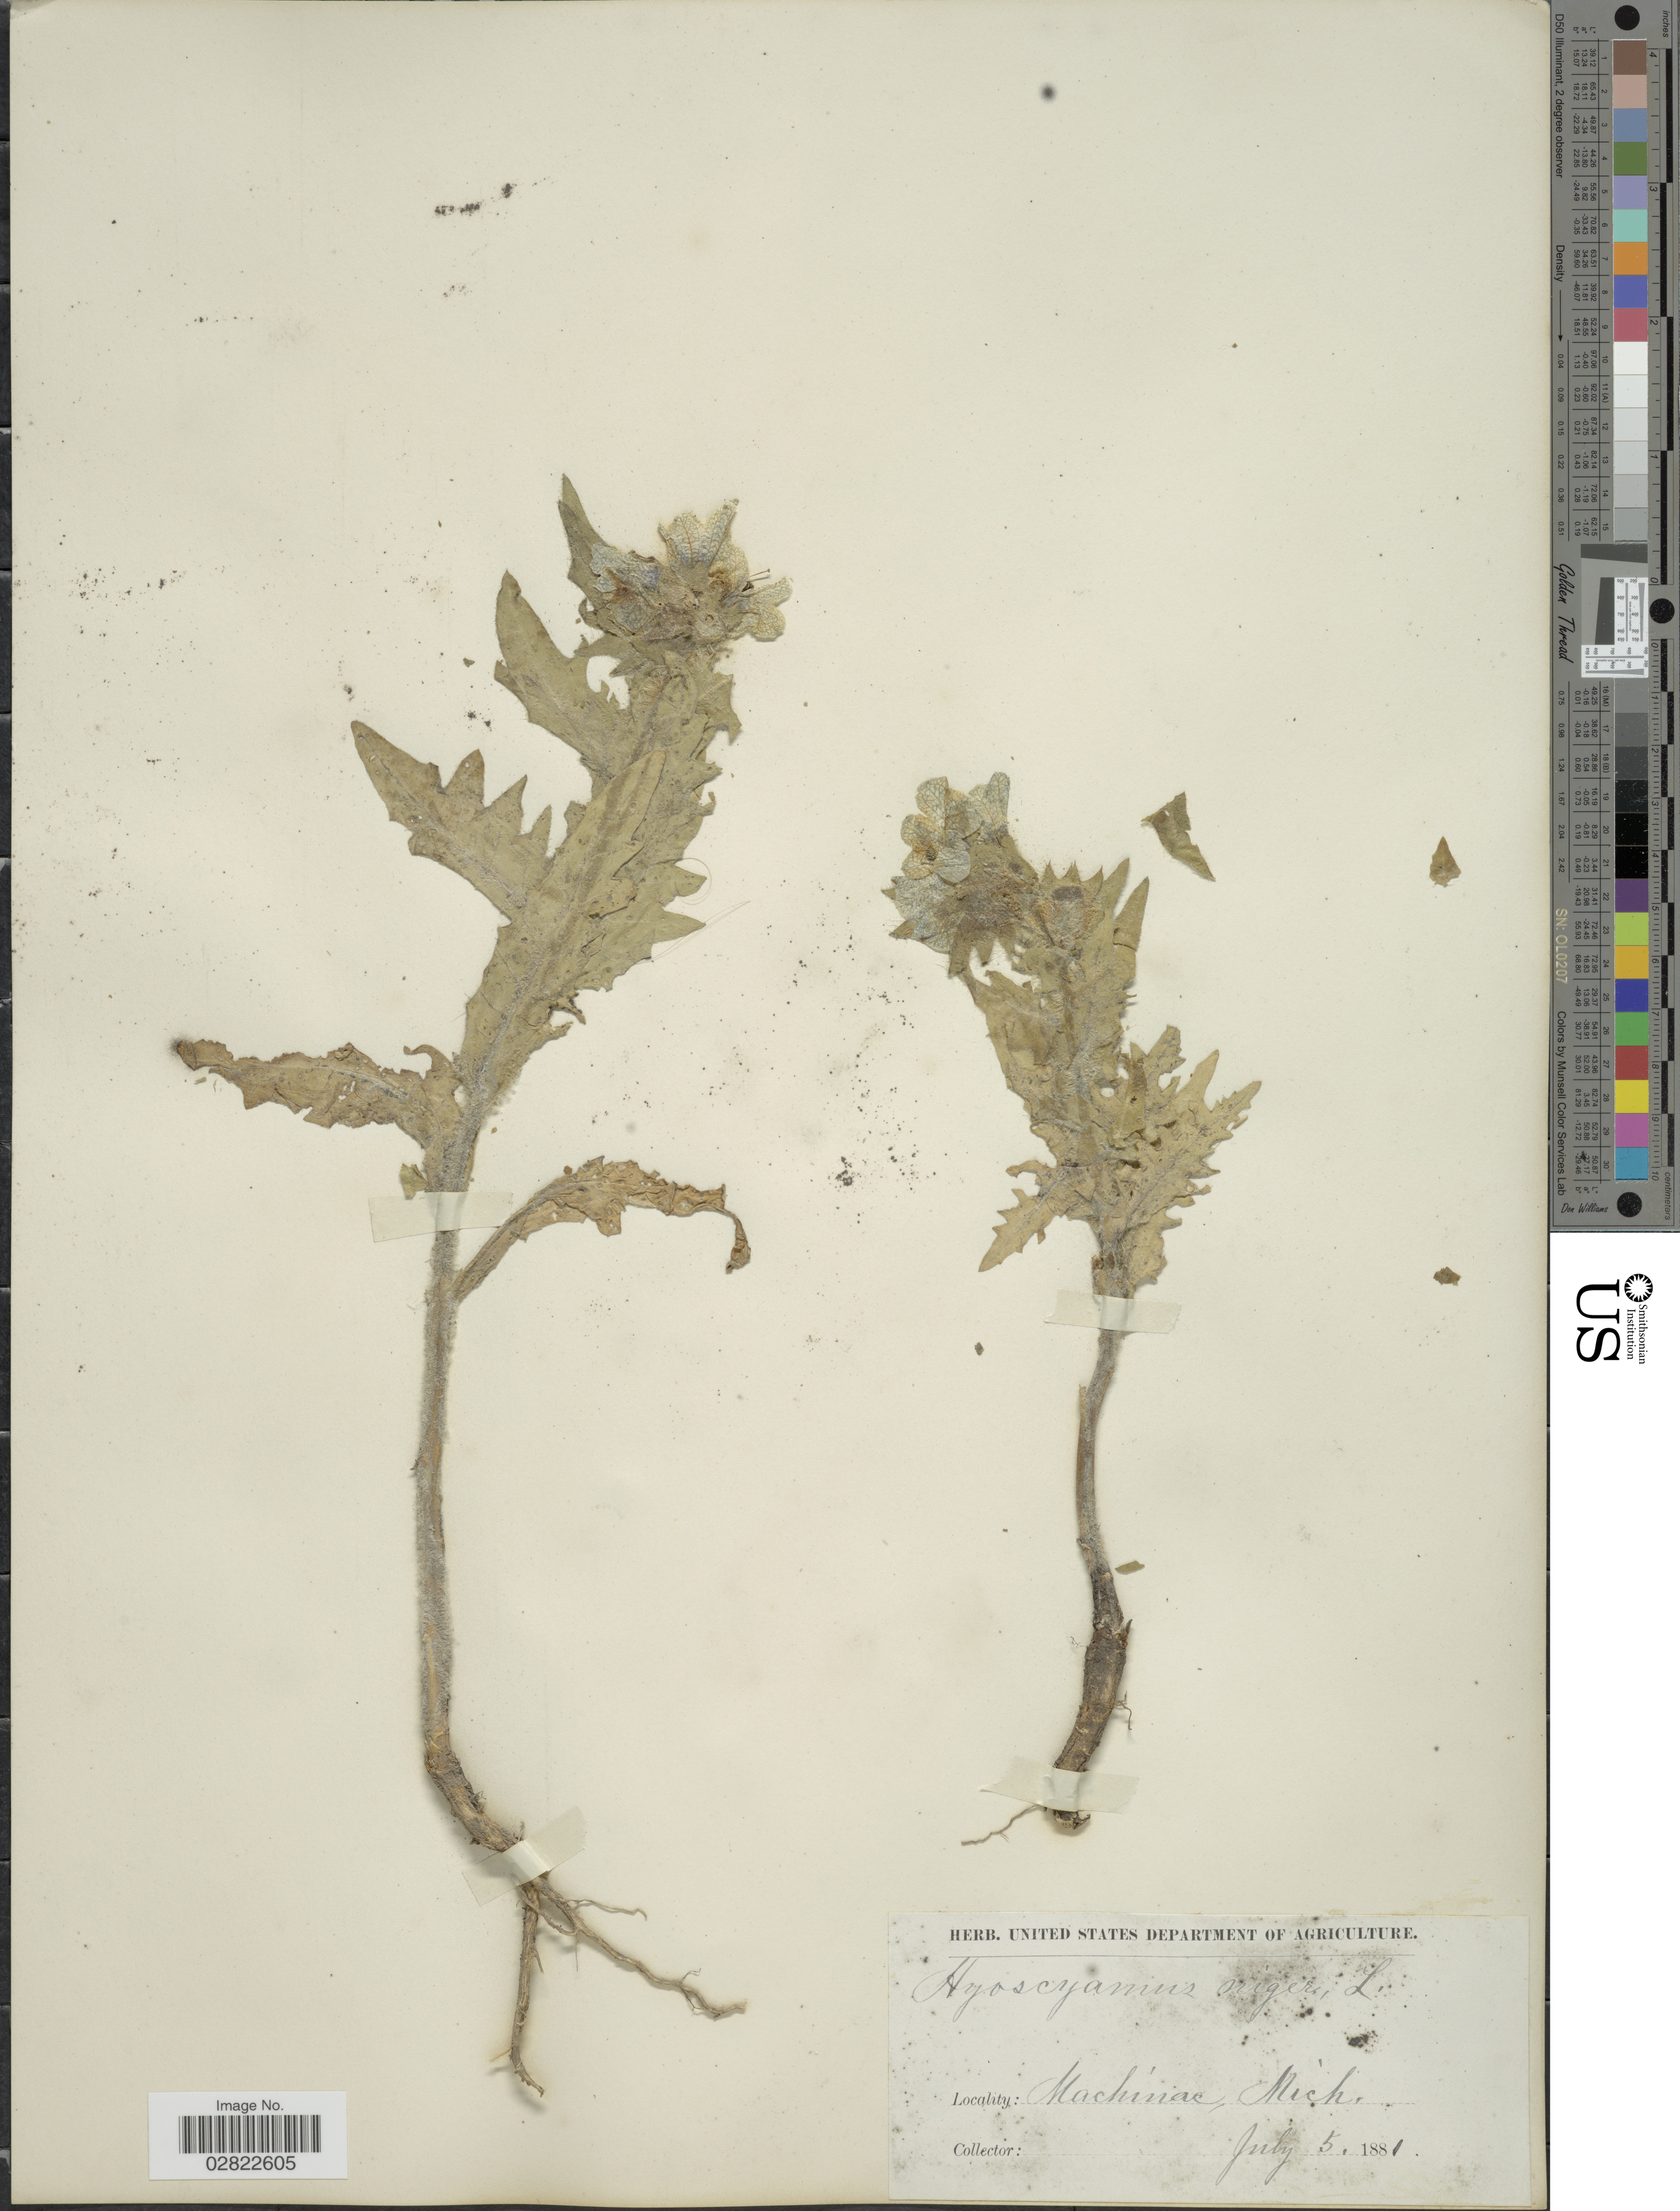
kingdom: Plantae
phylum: Tracheophyta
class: Magnoliopsida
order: Solanales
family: Solanaceae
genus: Hyoscyamus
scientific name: Hyoscyamus niger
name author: L.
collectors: Facchini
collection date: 1881-07-05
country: United States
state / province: Michigan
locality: Machinac.